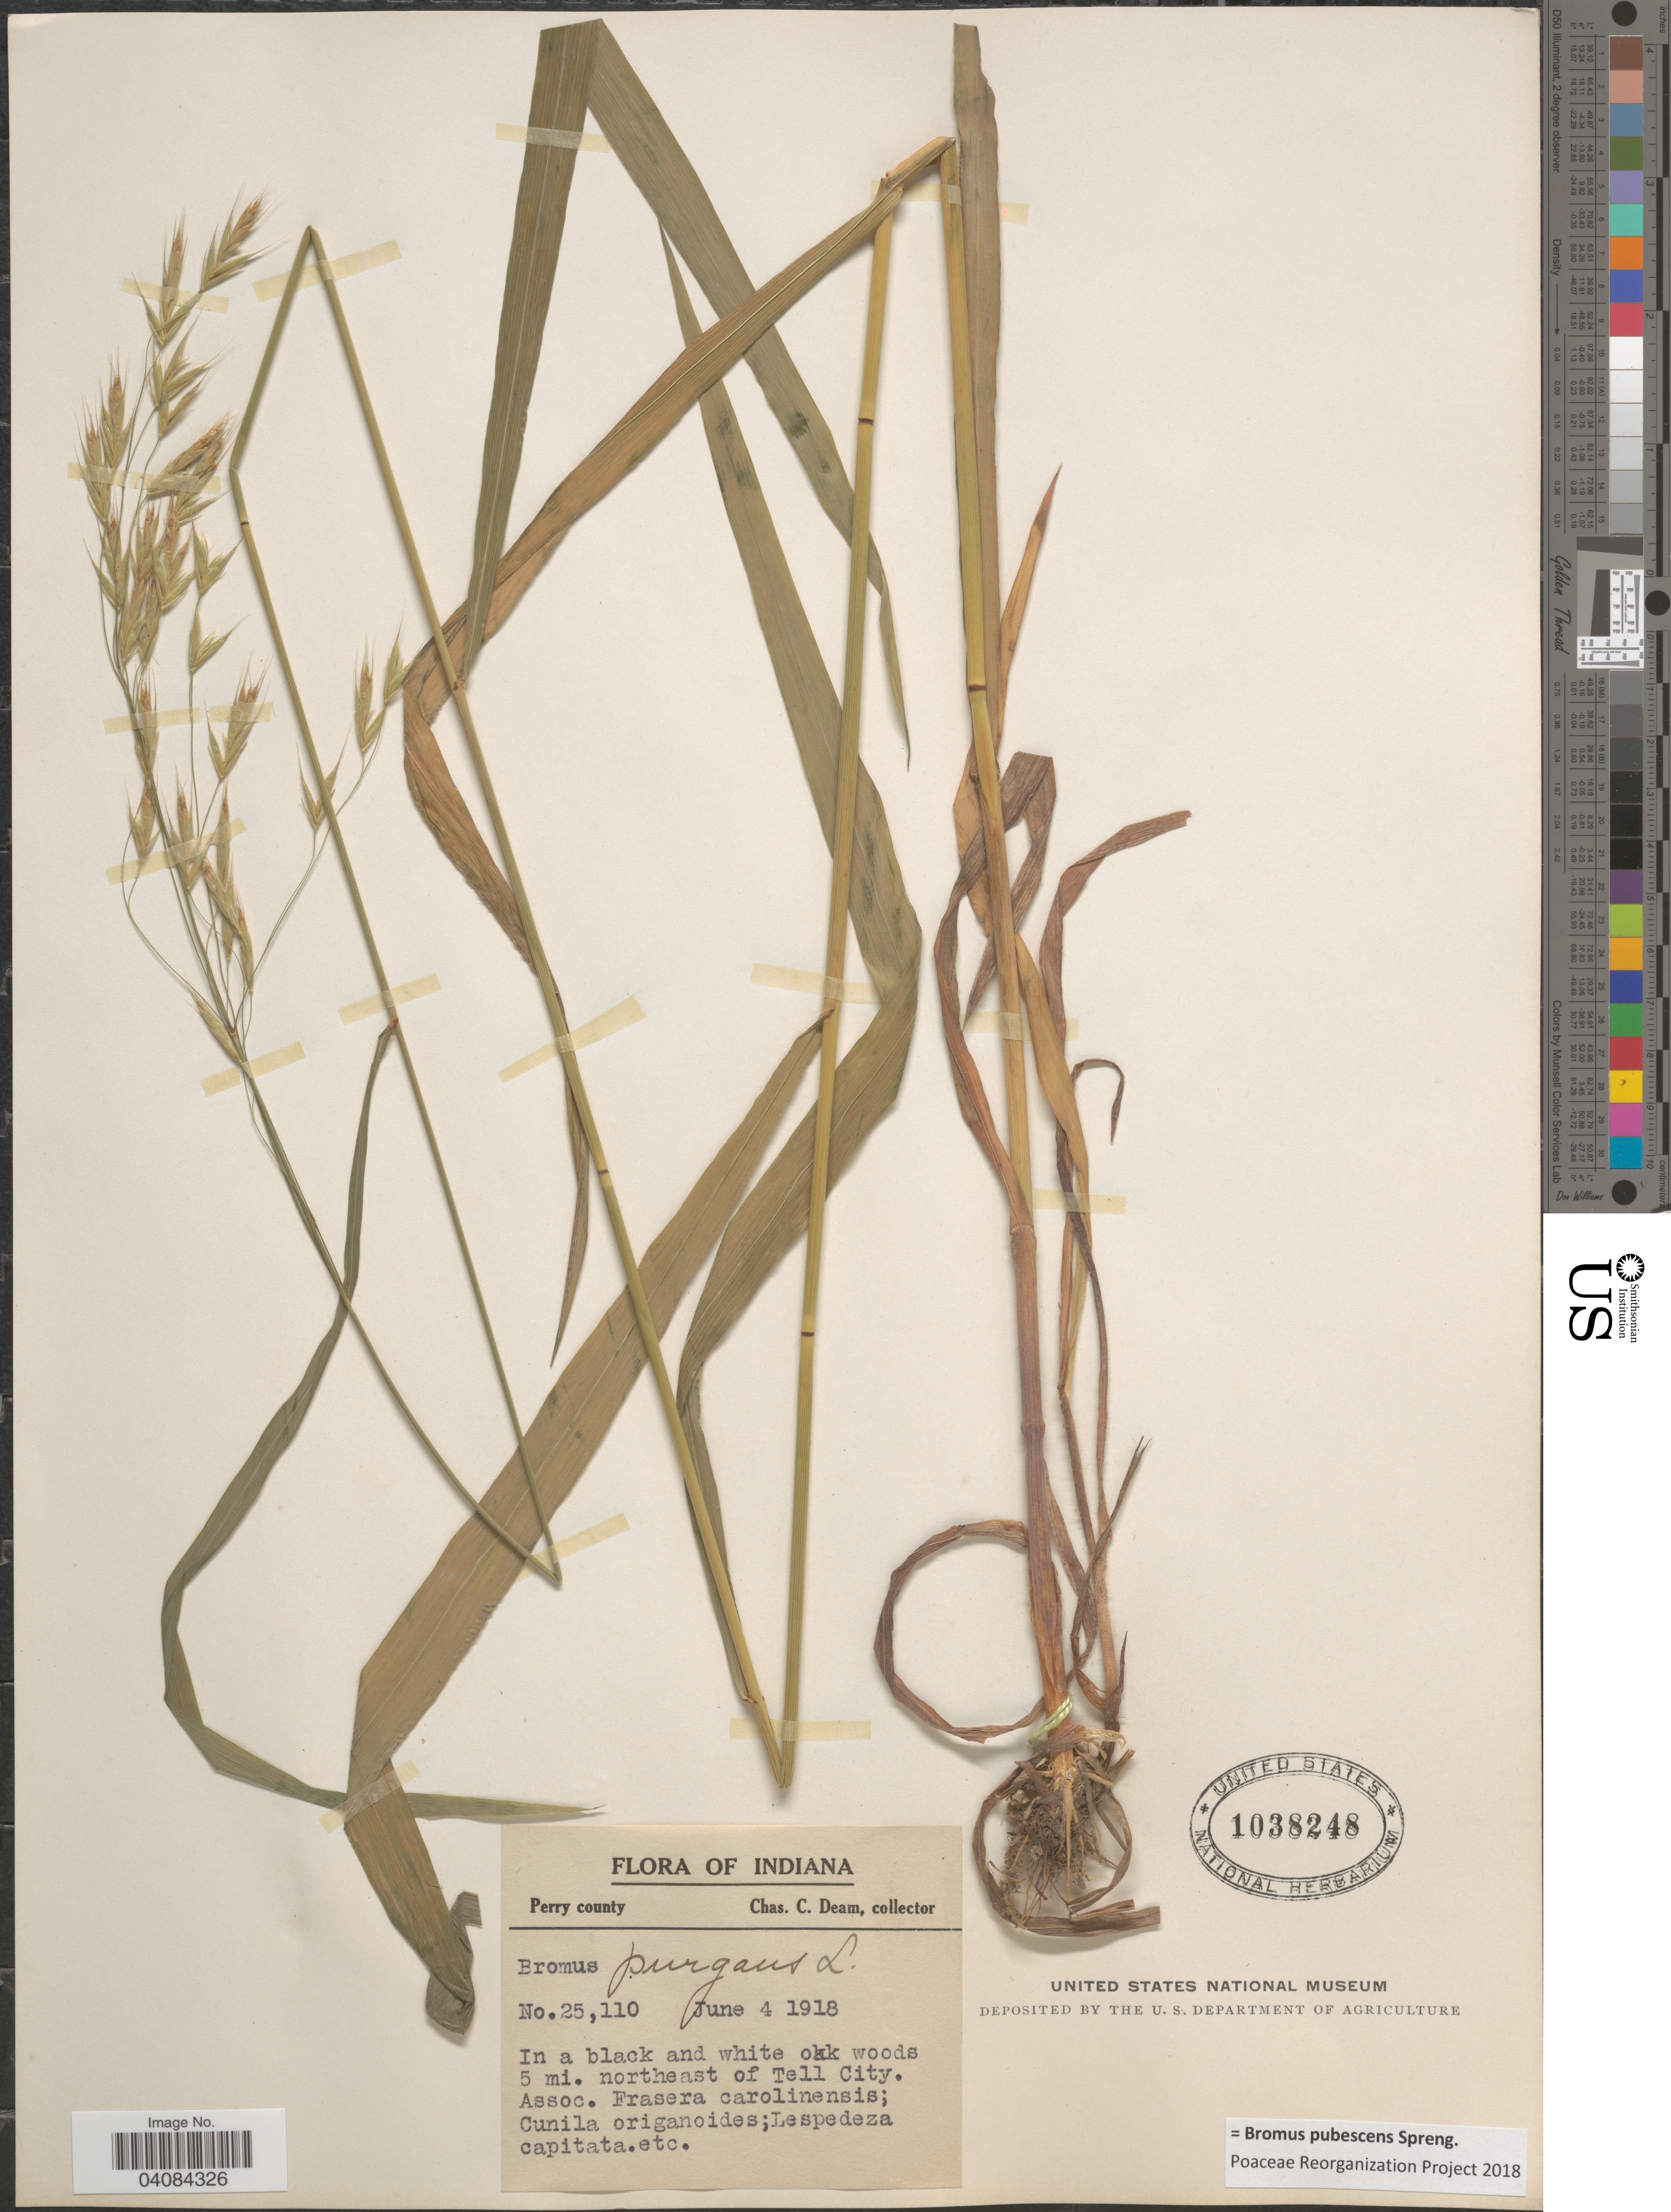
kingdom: Plantae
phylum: Tracheophyta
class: Liliopsida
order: Poales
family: Poaceae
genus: Bromus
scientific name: Bromus pubescens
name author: Muhl. ex Willd.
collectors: C. C. Deam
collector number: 25110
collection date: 1918-06-04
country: United States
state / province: Indiana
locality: Perry county. In a black and white oak woods 5 mi. northeast of Tell City.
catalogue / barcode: US 1038248